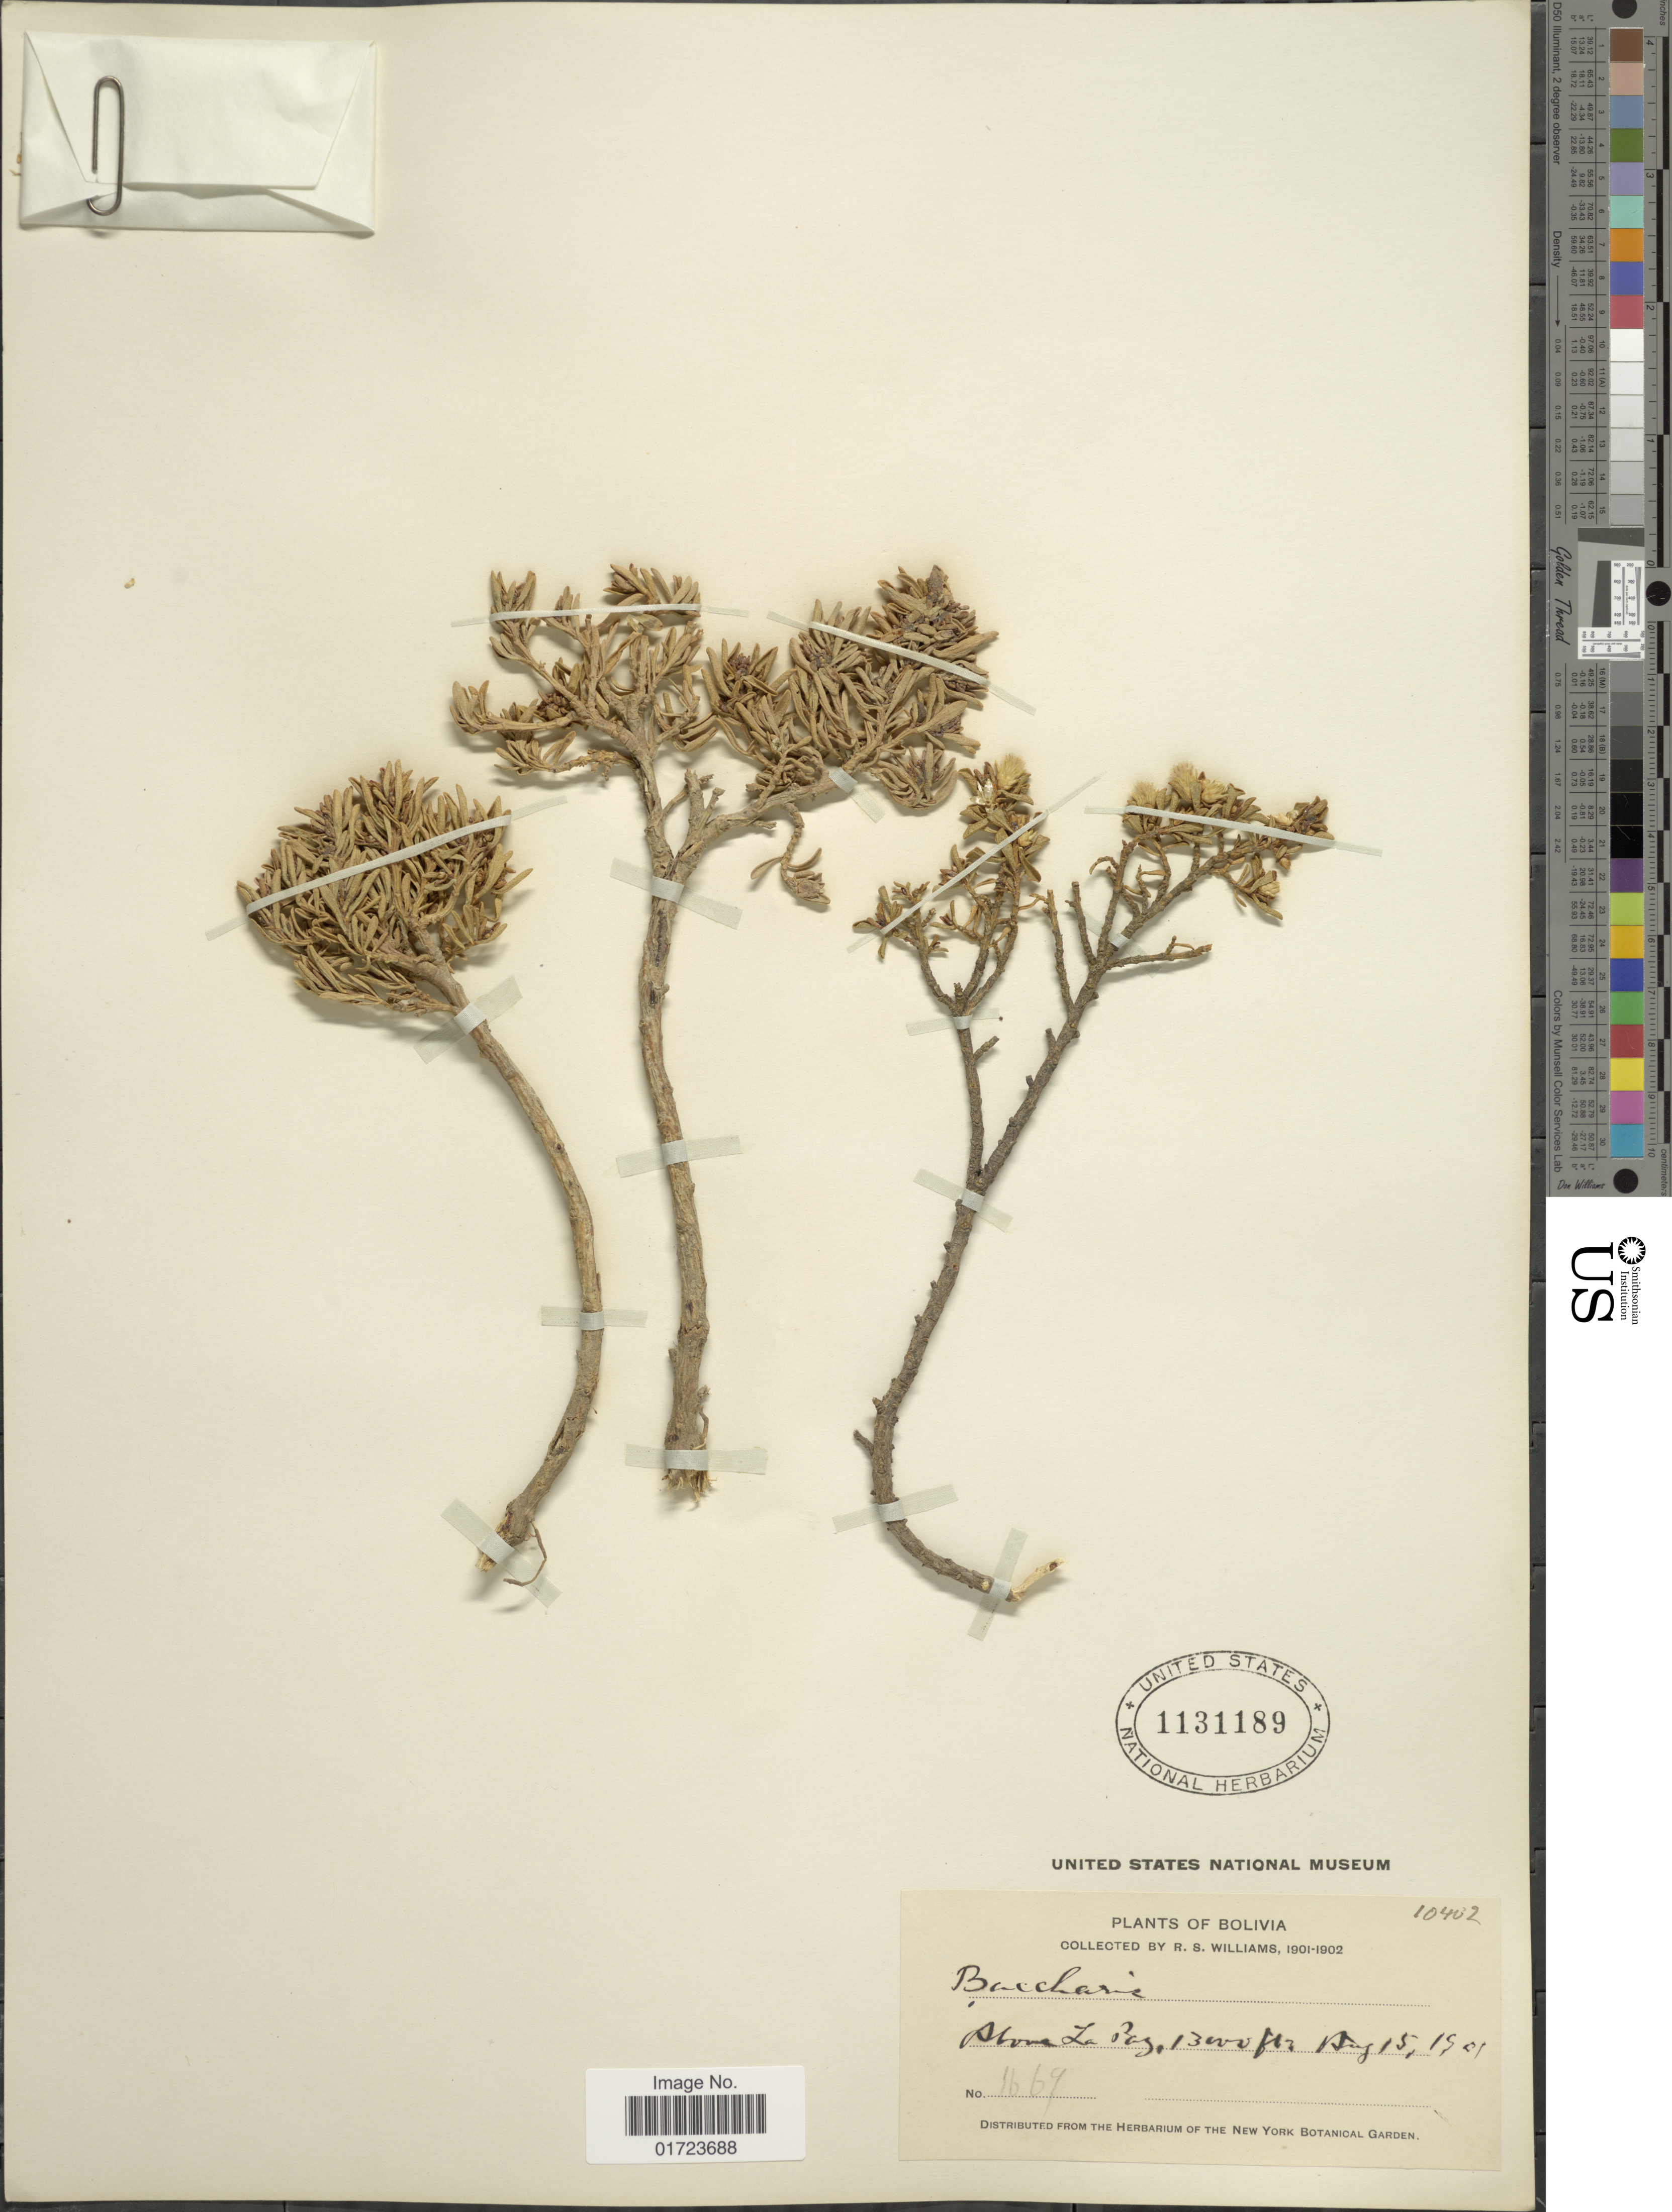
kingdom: Plantae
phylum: Tracheophyta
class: Magnoliopsida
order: Asterales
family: Asteraceae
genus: Baccharis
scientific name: Baccharis tola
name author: Phil.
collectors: R. S. Williams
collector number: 1669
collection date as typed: Aug. 15, 1901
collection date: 1901-08-15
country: Bolivia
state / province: La Paz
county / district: Murillo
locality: Above La Paz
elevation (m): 3962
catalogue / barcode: US 1131189